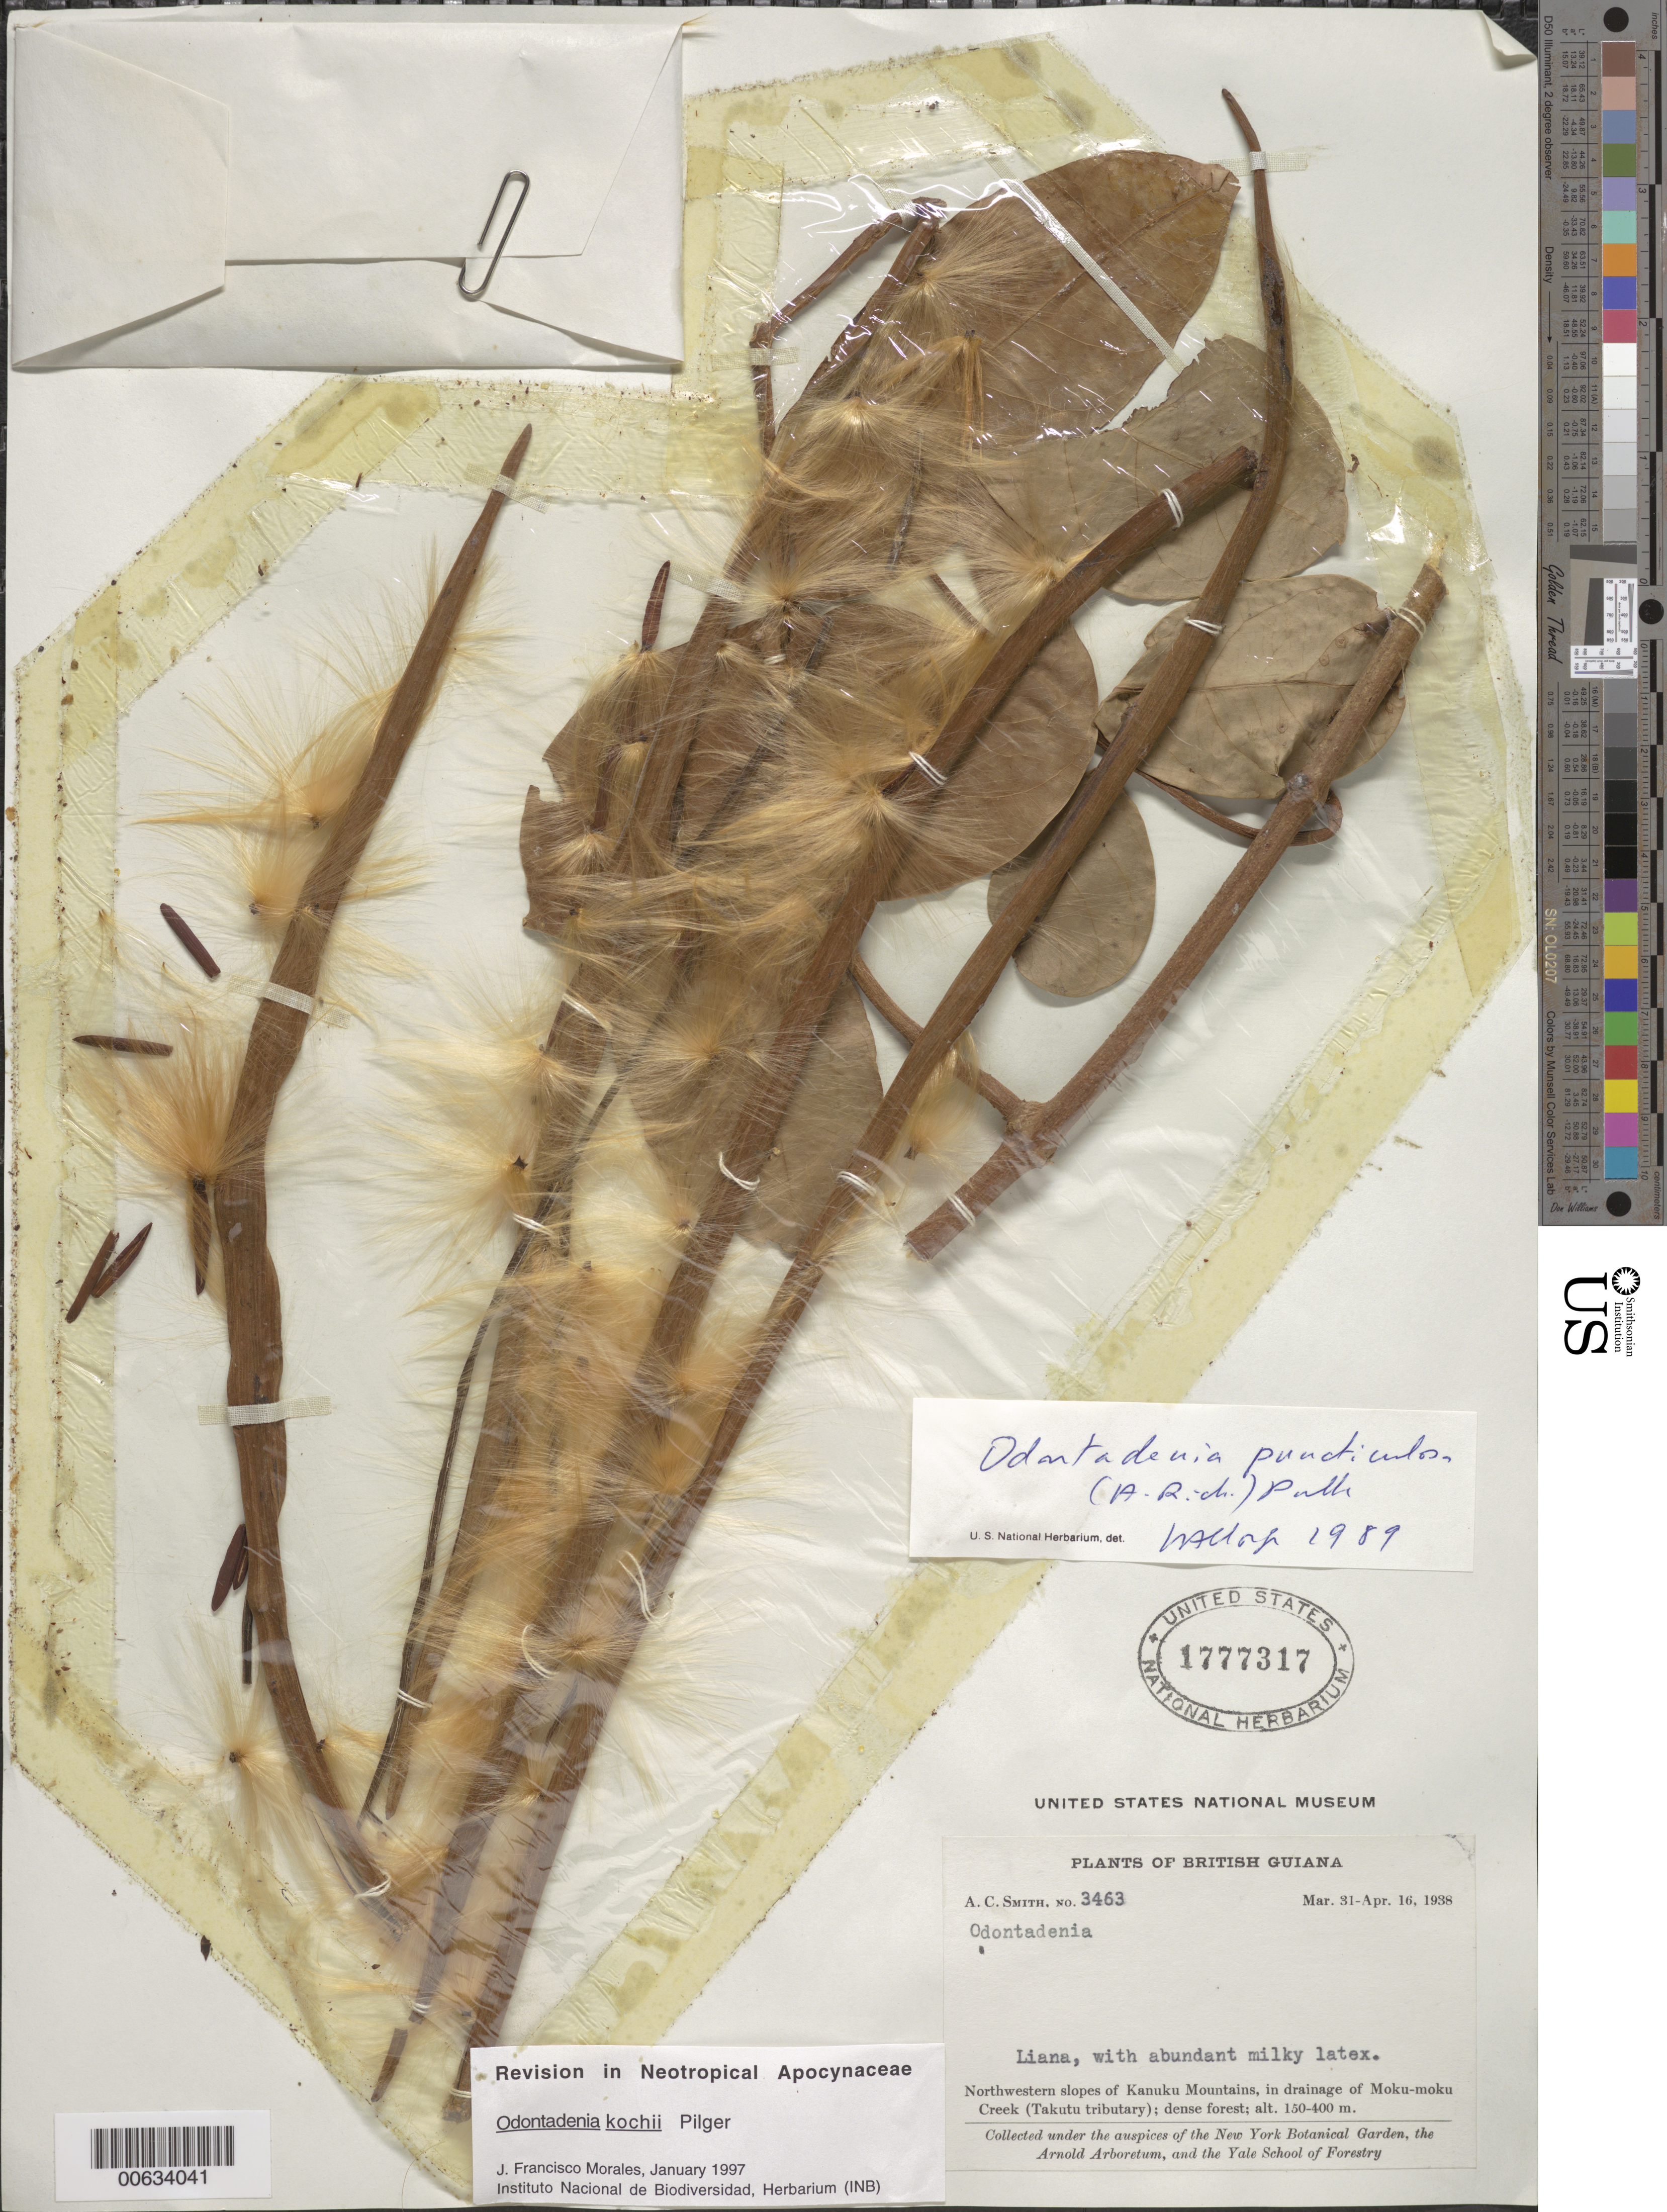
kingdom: Plantae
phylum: Tracheophyta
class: Magnoliopsida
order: Gentianales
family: Apocynaceae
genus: Odontadenia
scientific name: Odontadenia kochii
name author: Pilg.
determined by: Morales, J. F.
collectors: A. C. Smith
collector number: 3463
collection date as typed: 31-Mar-38 to 16-Apr-38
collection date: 1938-03-31/1938-04-16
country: Guyana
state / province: U. Takutu-U. Essequibo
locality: Kanuku Mts., NW slopes, in drainage of Moku-moku Creek (Takutu tributary)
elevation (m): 150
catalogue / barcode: US 1777317